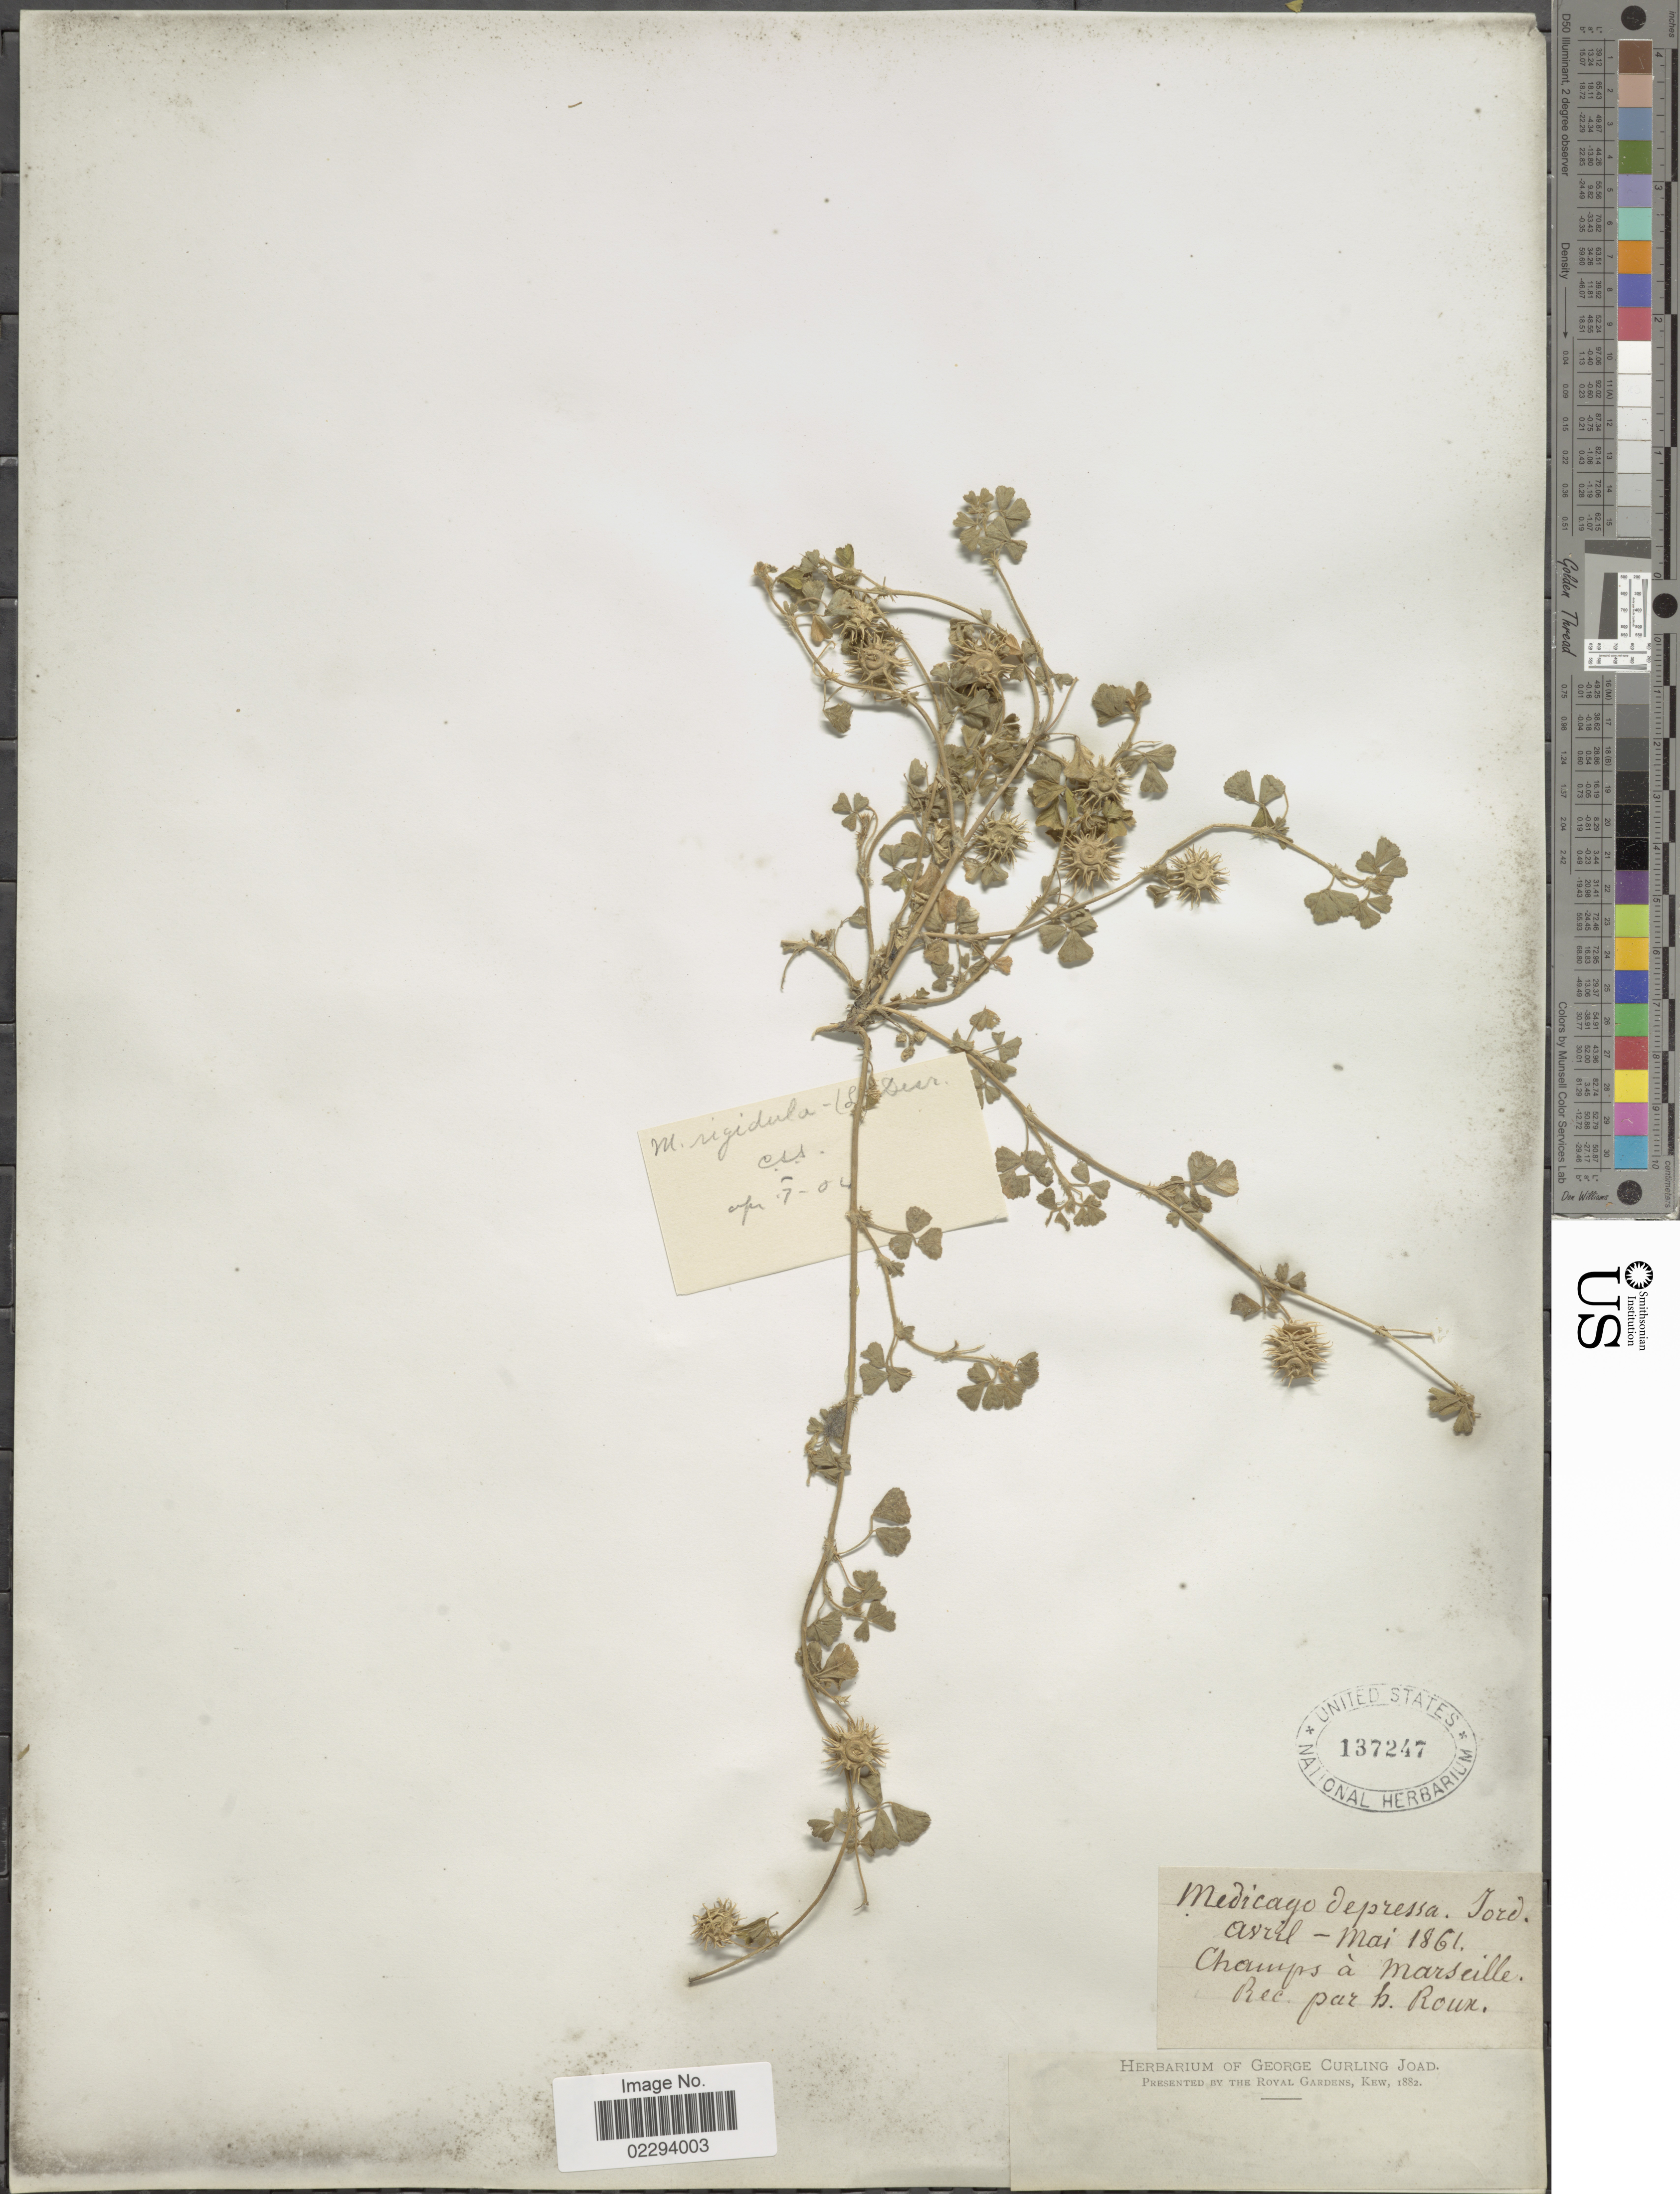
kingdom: Plantae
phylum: Tracheophyta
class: Magnoliopsida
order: Fabales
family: Fabaceae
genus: Medicago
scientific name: Medicago turbinata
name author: (L.) All.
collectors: H. Roux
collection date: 1861-04/1861-05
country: France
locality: Champs à Marseille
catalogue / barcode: US 137247